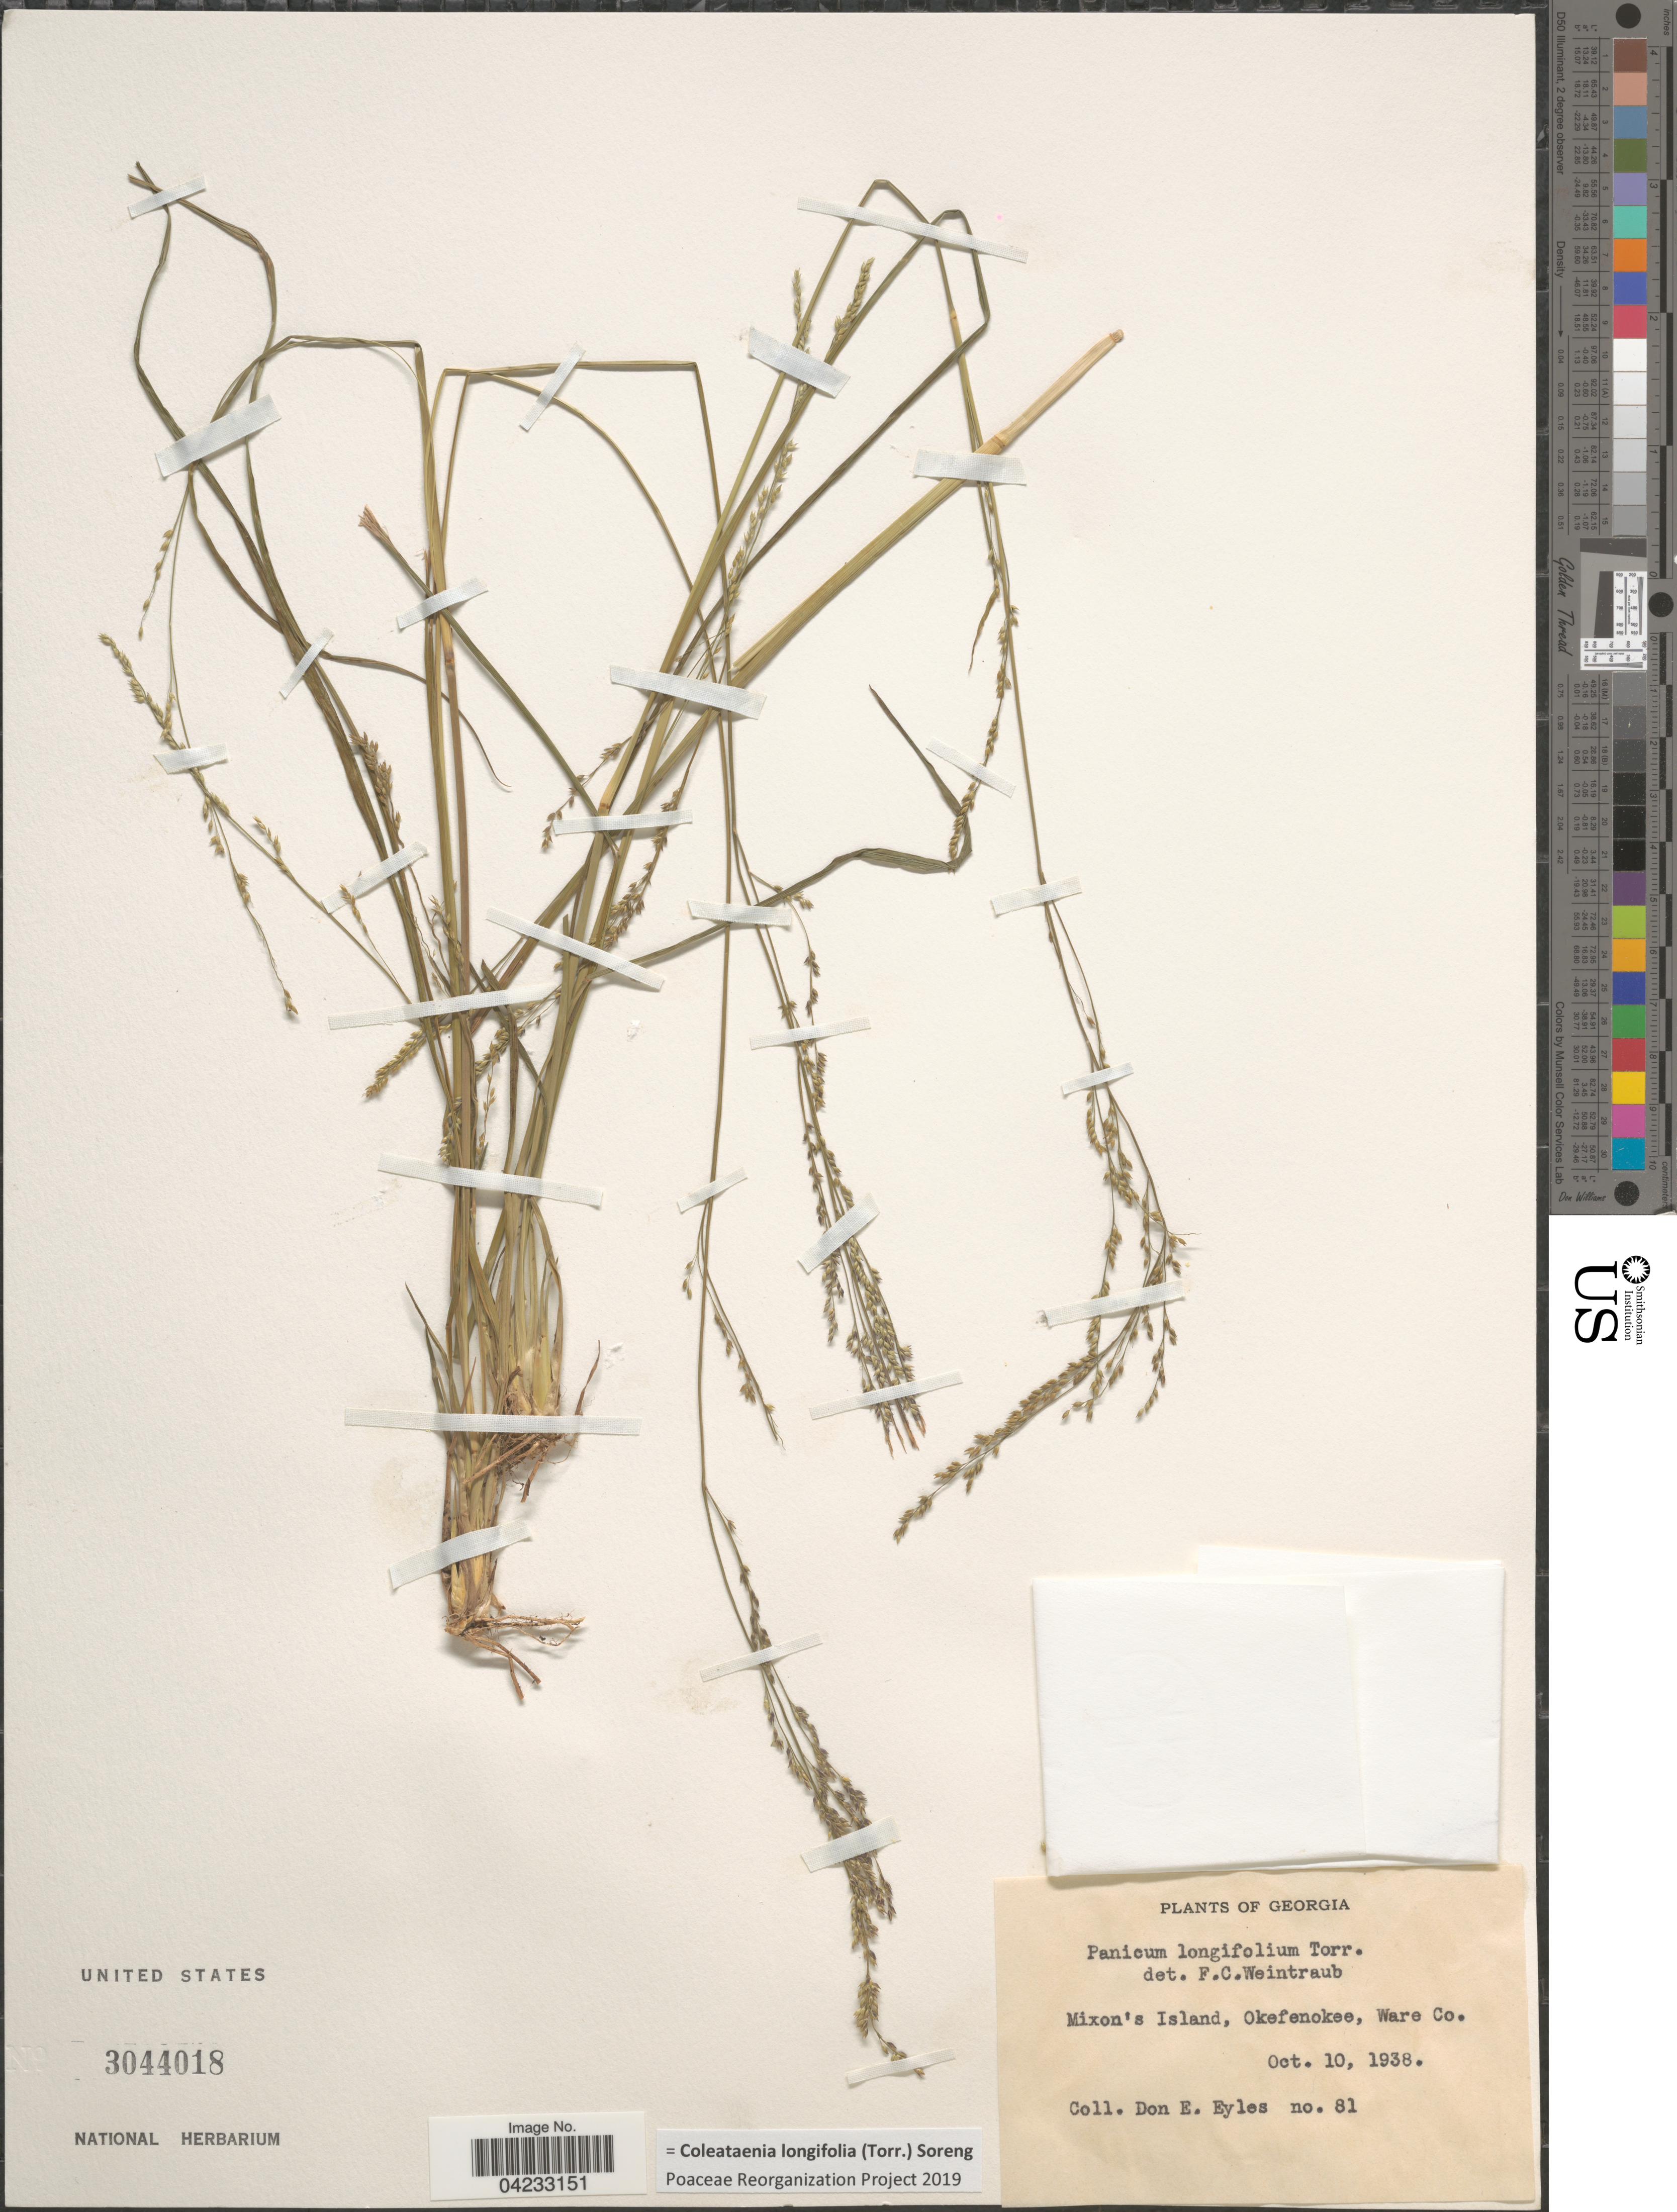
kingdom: Plantae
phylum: Tracheophyta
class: Liliopsida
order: Poales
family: Poaceae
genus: Coleataenia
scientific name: Coleataenia longifolia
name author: (Torr.) Soreng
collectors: D. Eyles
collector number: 81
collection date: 1938-10-10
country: United States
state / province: Georgia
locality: Mixon's Island, Okefenokee, Ware Co.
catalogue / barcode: US 3044018